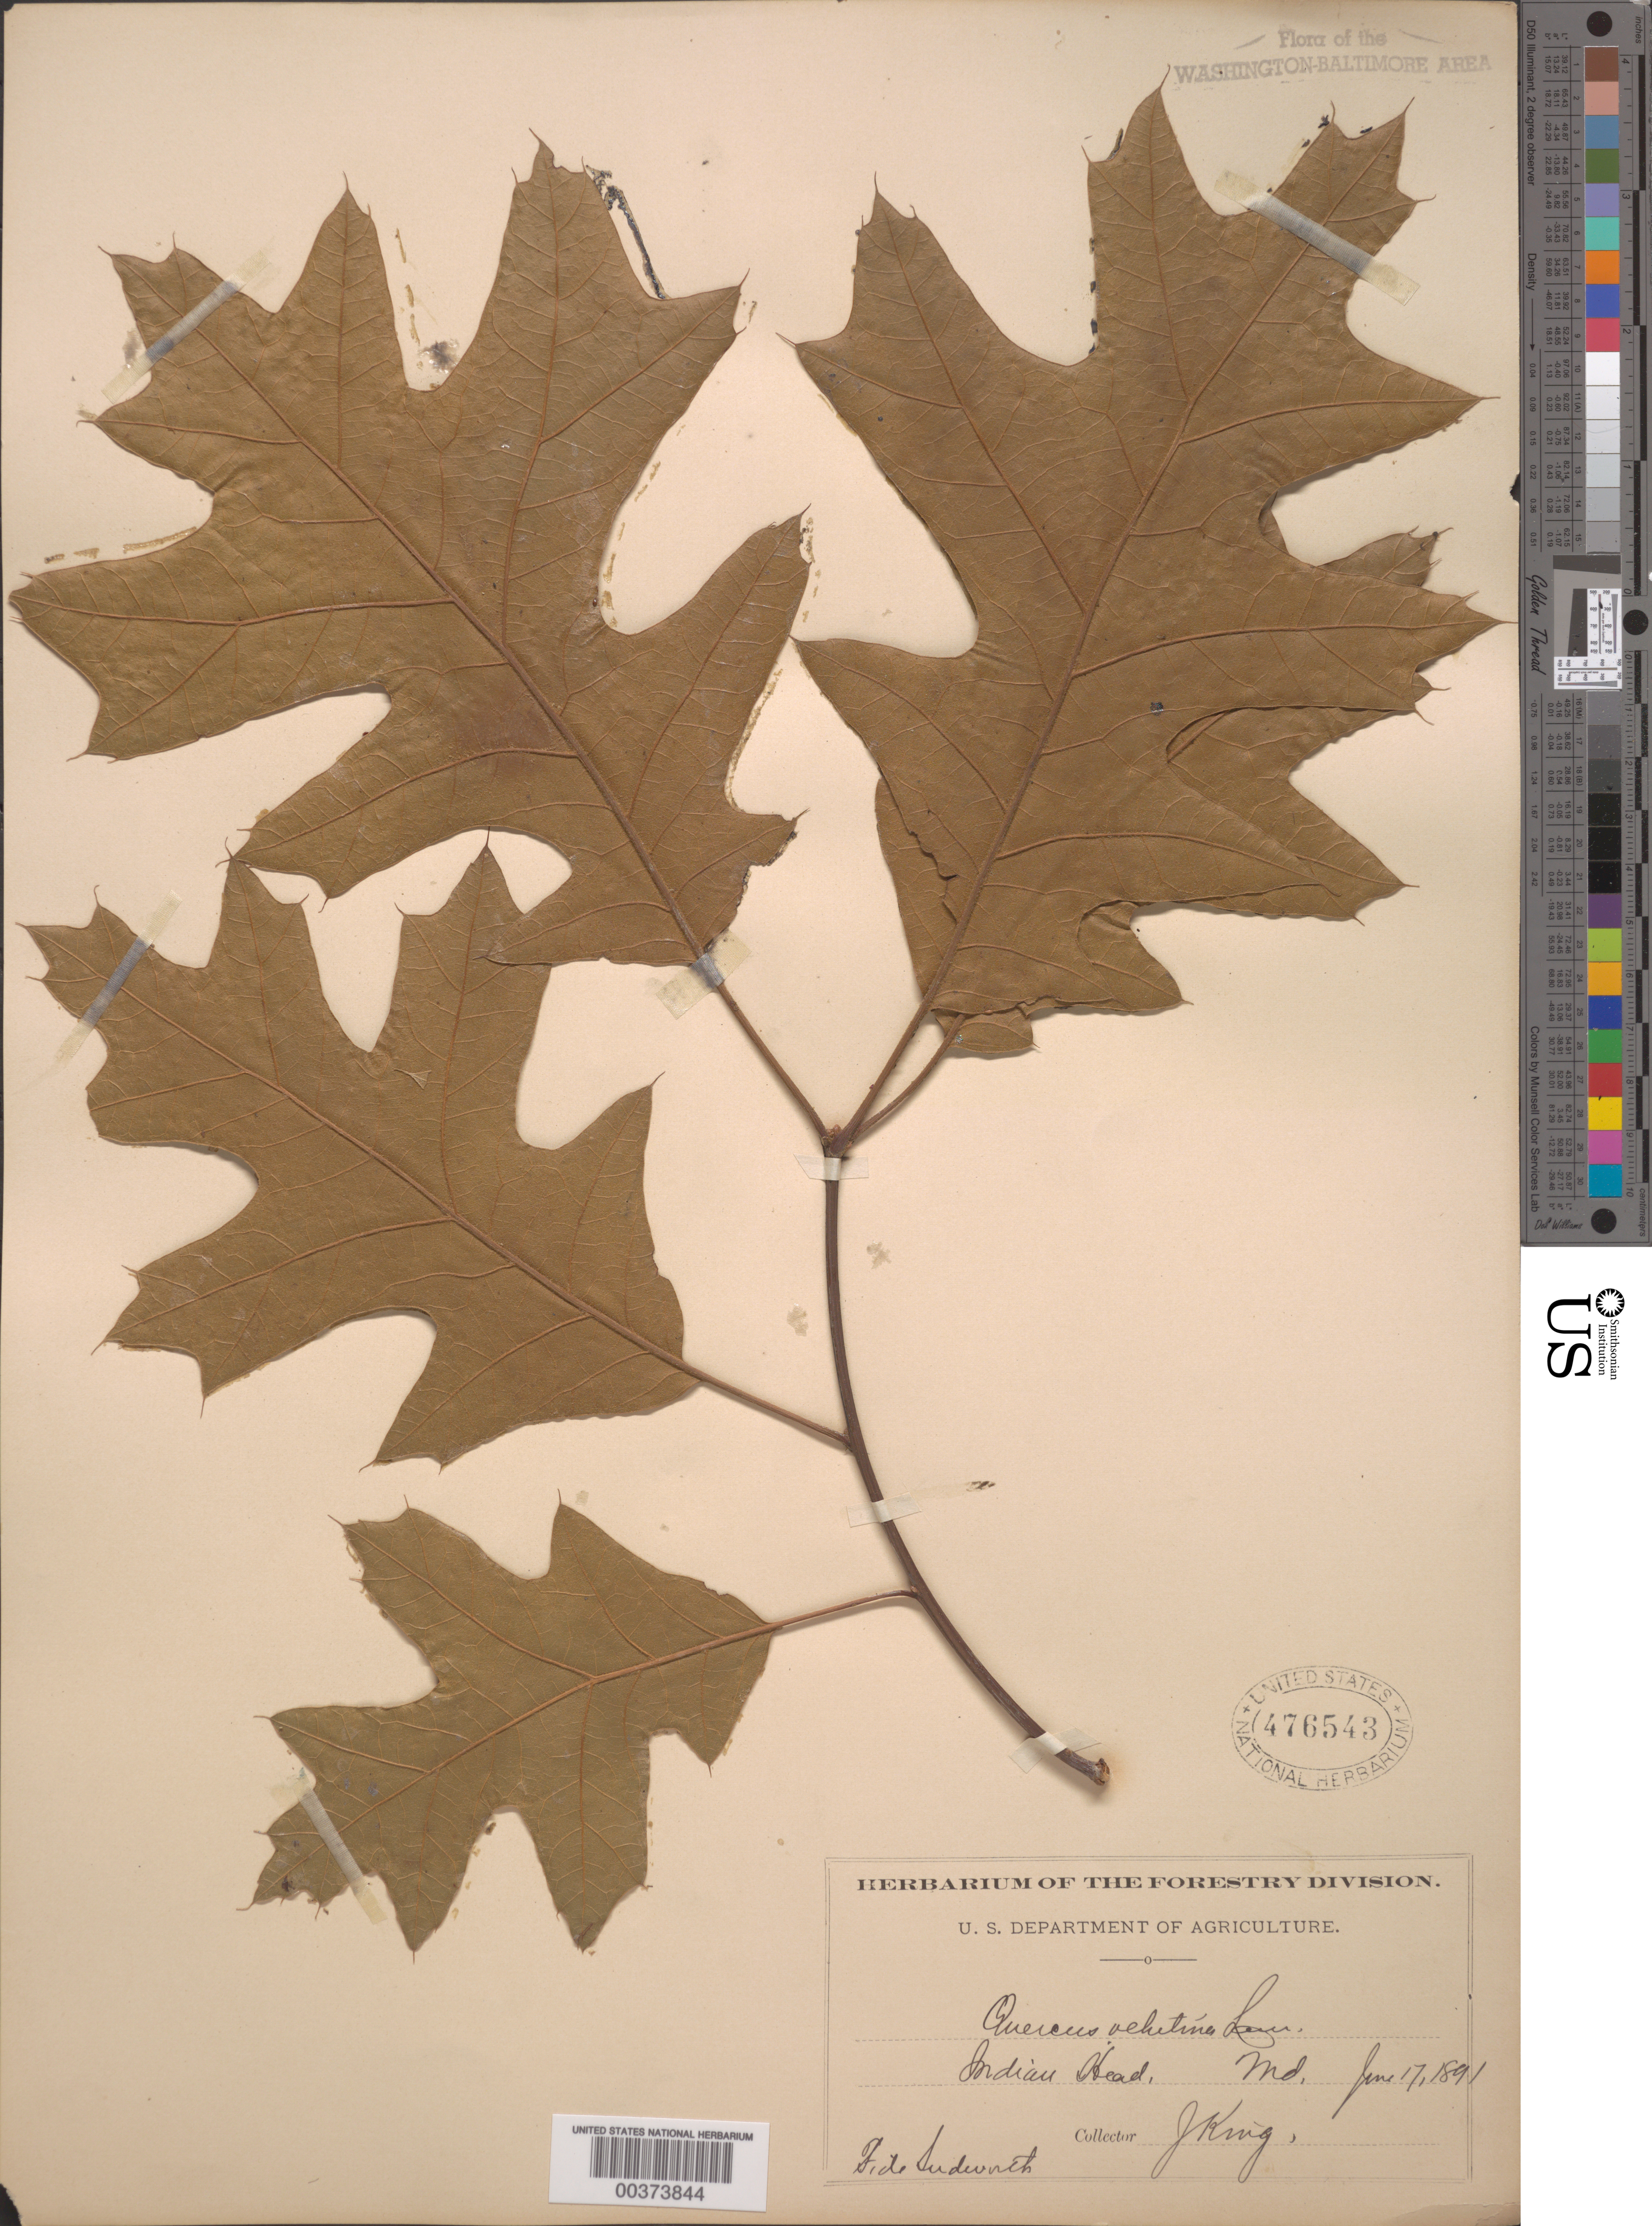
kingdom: Plantae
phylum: Tracheophyta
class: Magnoliopsida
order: Fagales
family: Fagaceae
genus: Quercus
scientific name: Quercus velutina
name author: Lam.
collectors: J. King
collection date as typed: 17 Jun 1891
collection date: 1891-06-17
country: United States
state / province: Maryland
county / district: Charles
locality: Indian Head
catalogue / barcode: US 476543